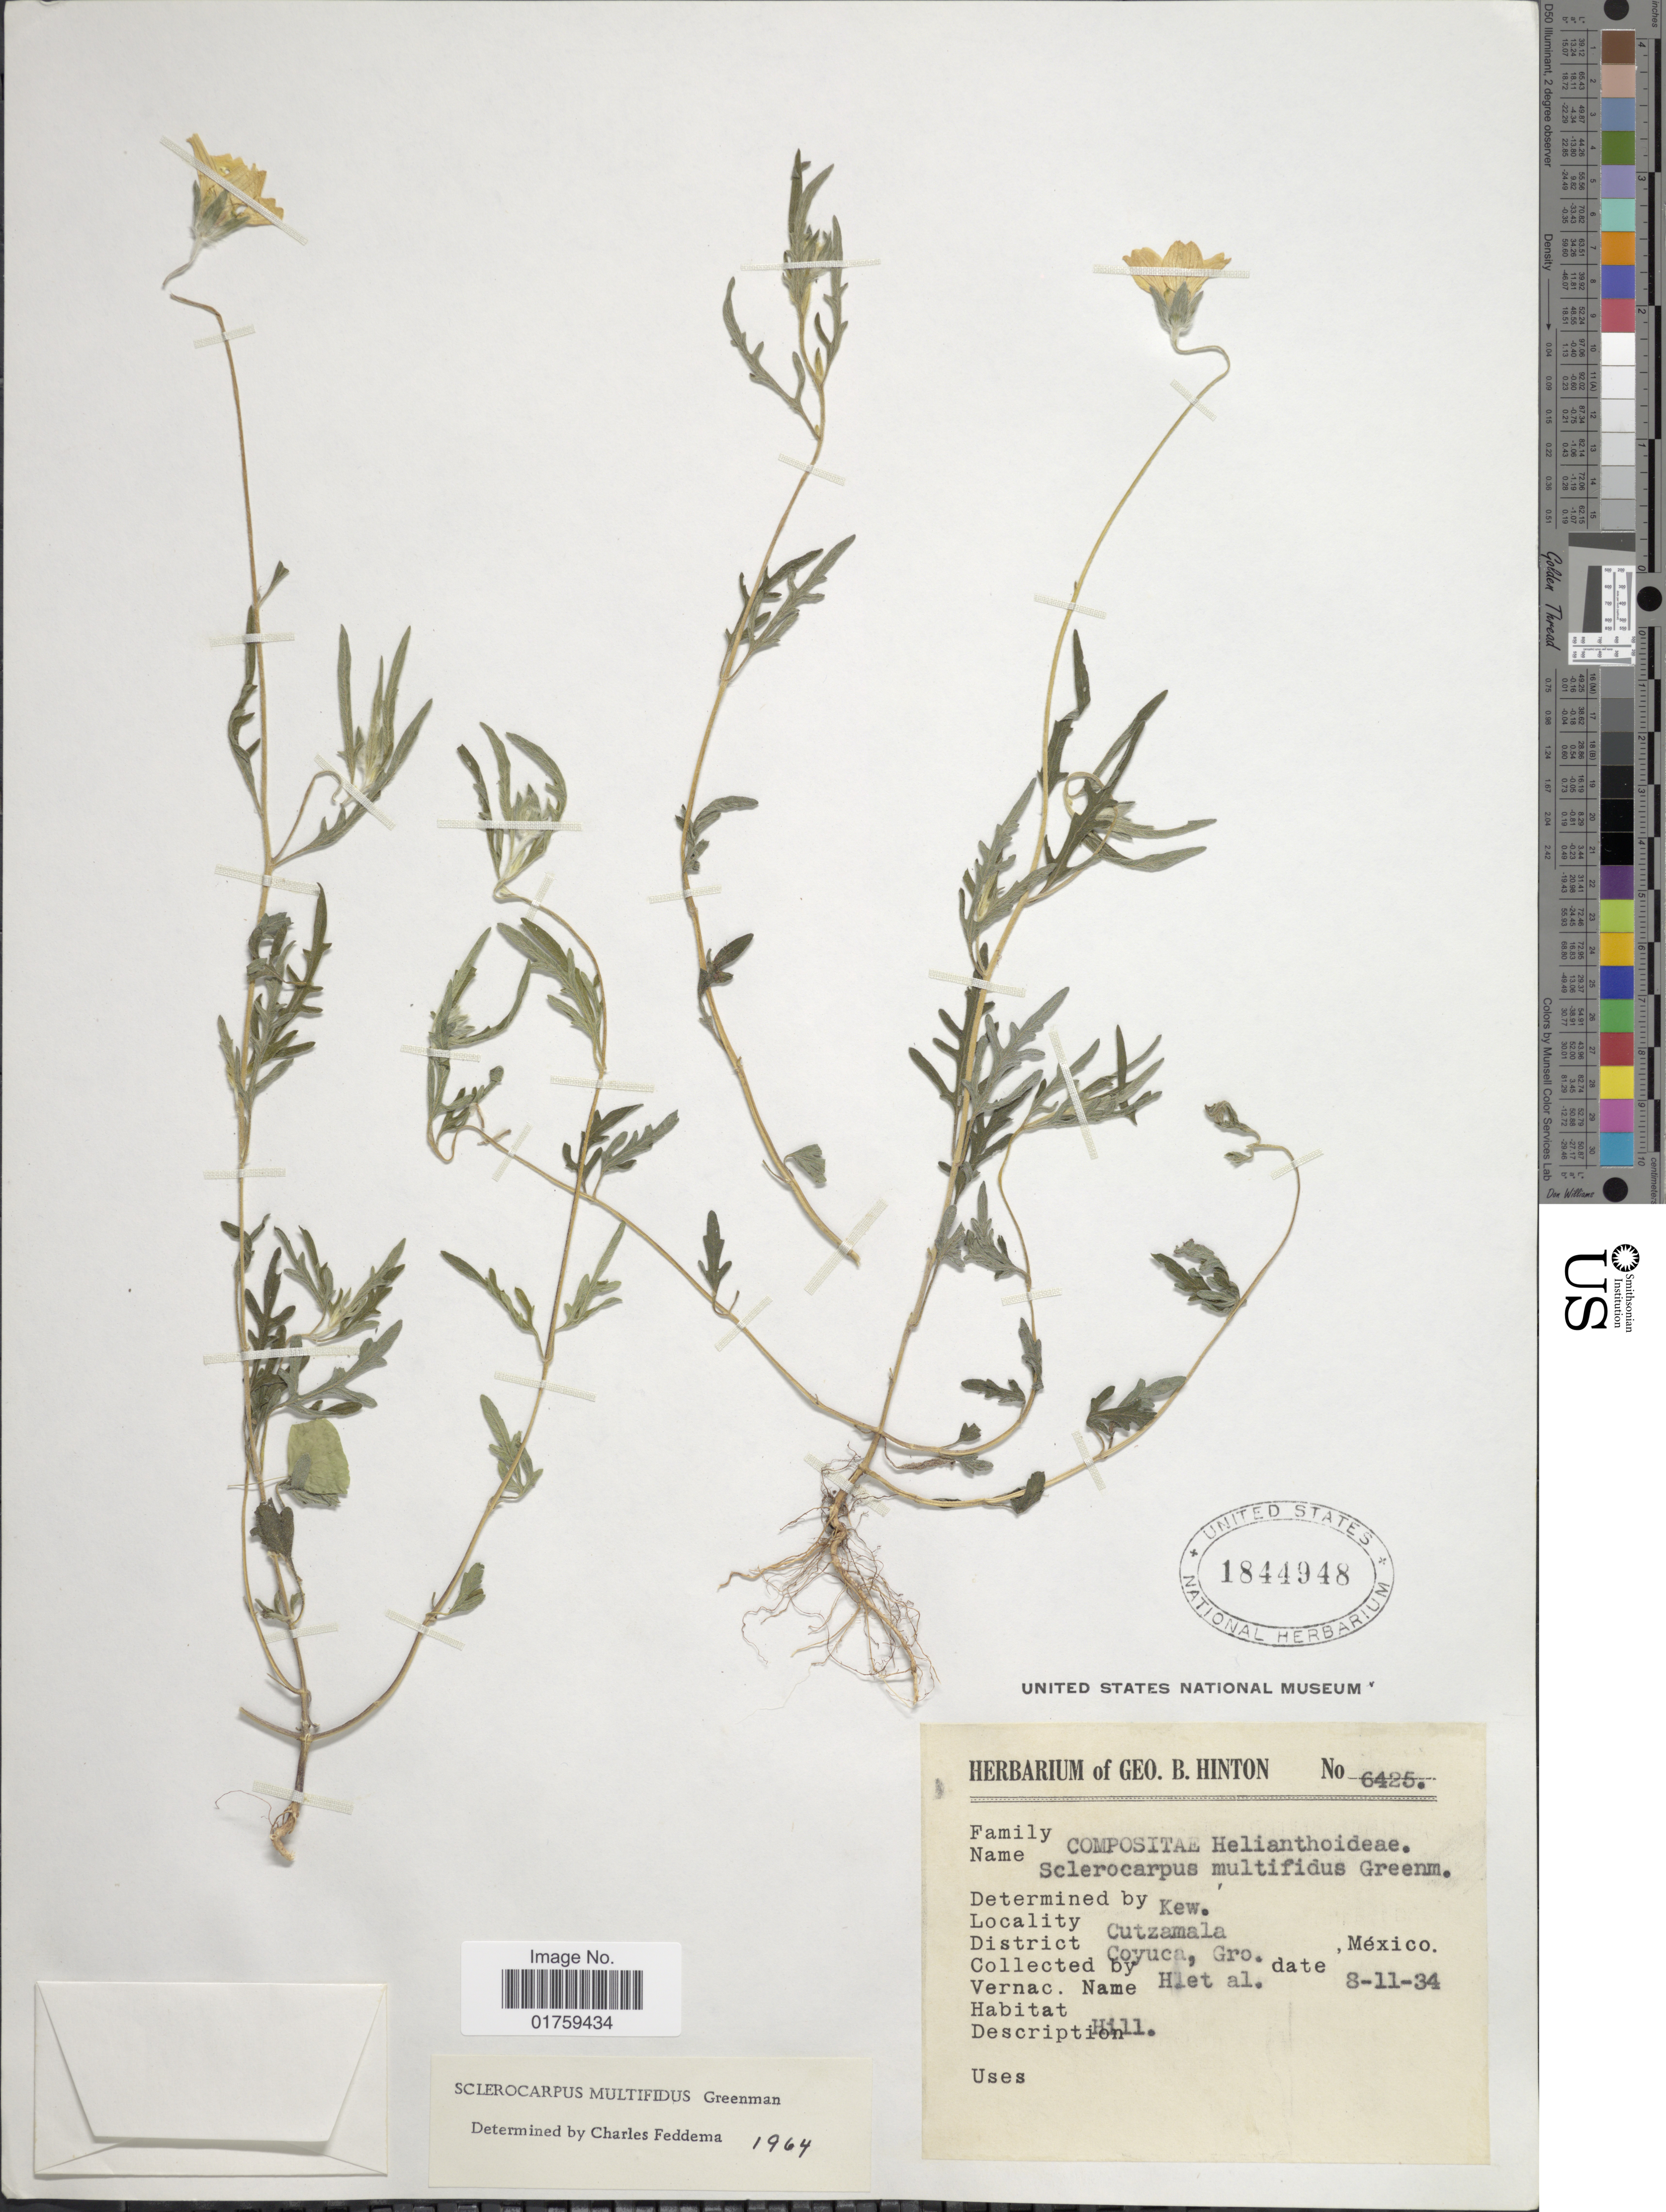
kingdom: Plantae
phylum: Tracheophyta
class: Magnoliopsida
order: Asterales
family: Asteraceae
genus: Sclerocarpus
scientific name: Sclerocarpus multifidus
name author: Greenm.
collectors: G. B. Hinton & et al.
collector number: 6425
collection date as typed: Transcribed d/m/y: 11/8/34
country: Mexico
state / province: Guerrero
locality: Cutzamala. District Coyuca, Gro., Mexico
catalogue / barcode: US 1844948